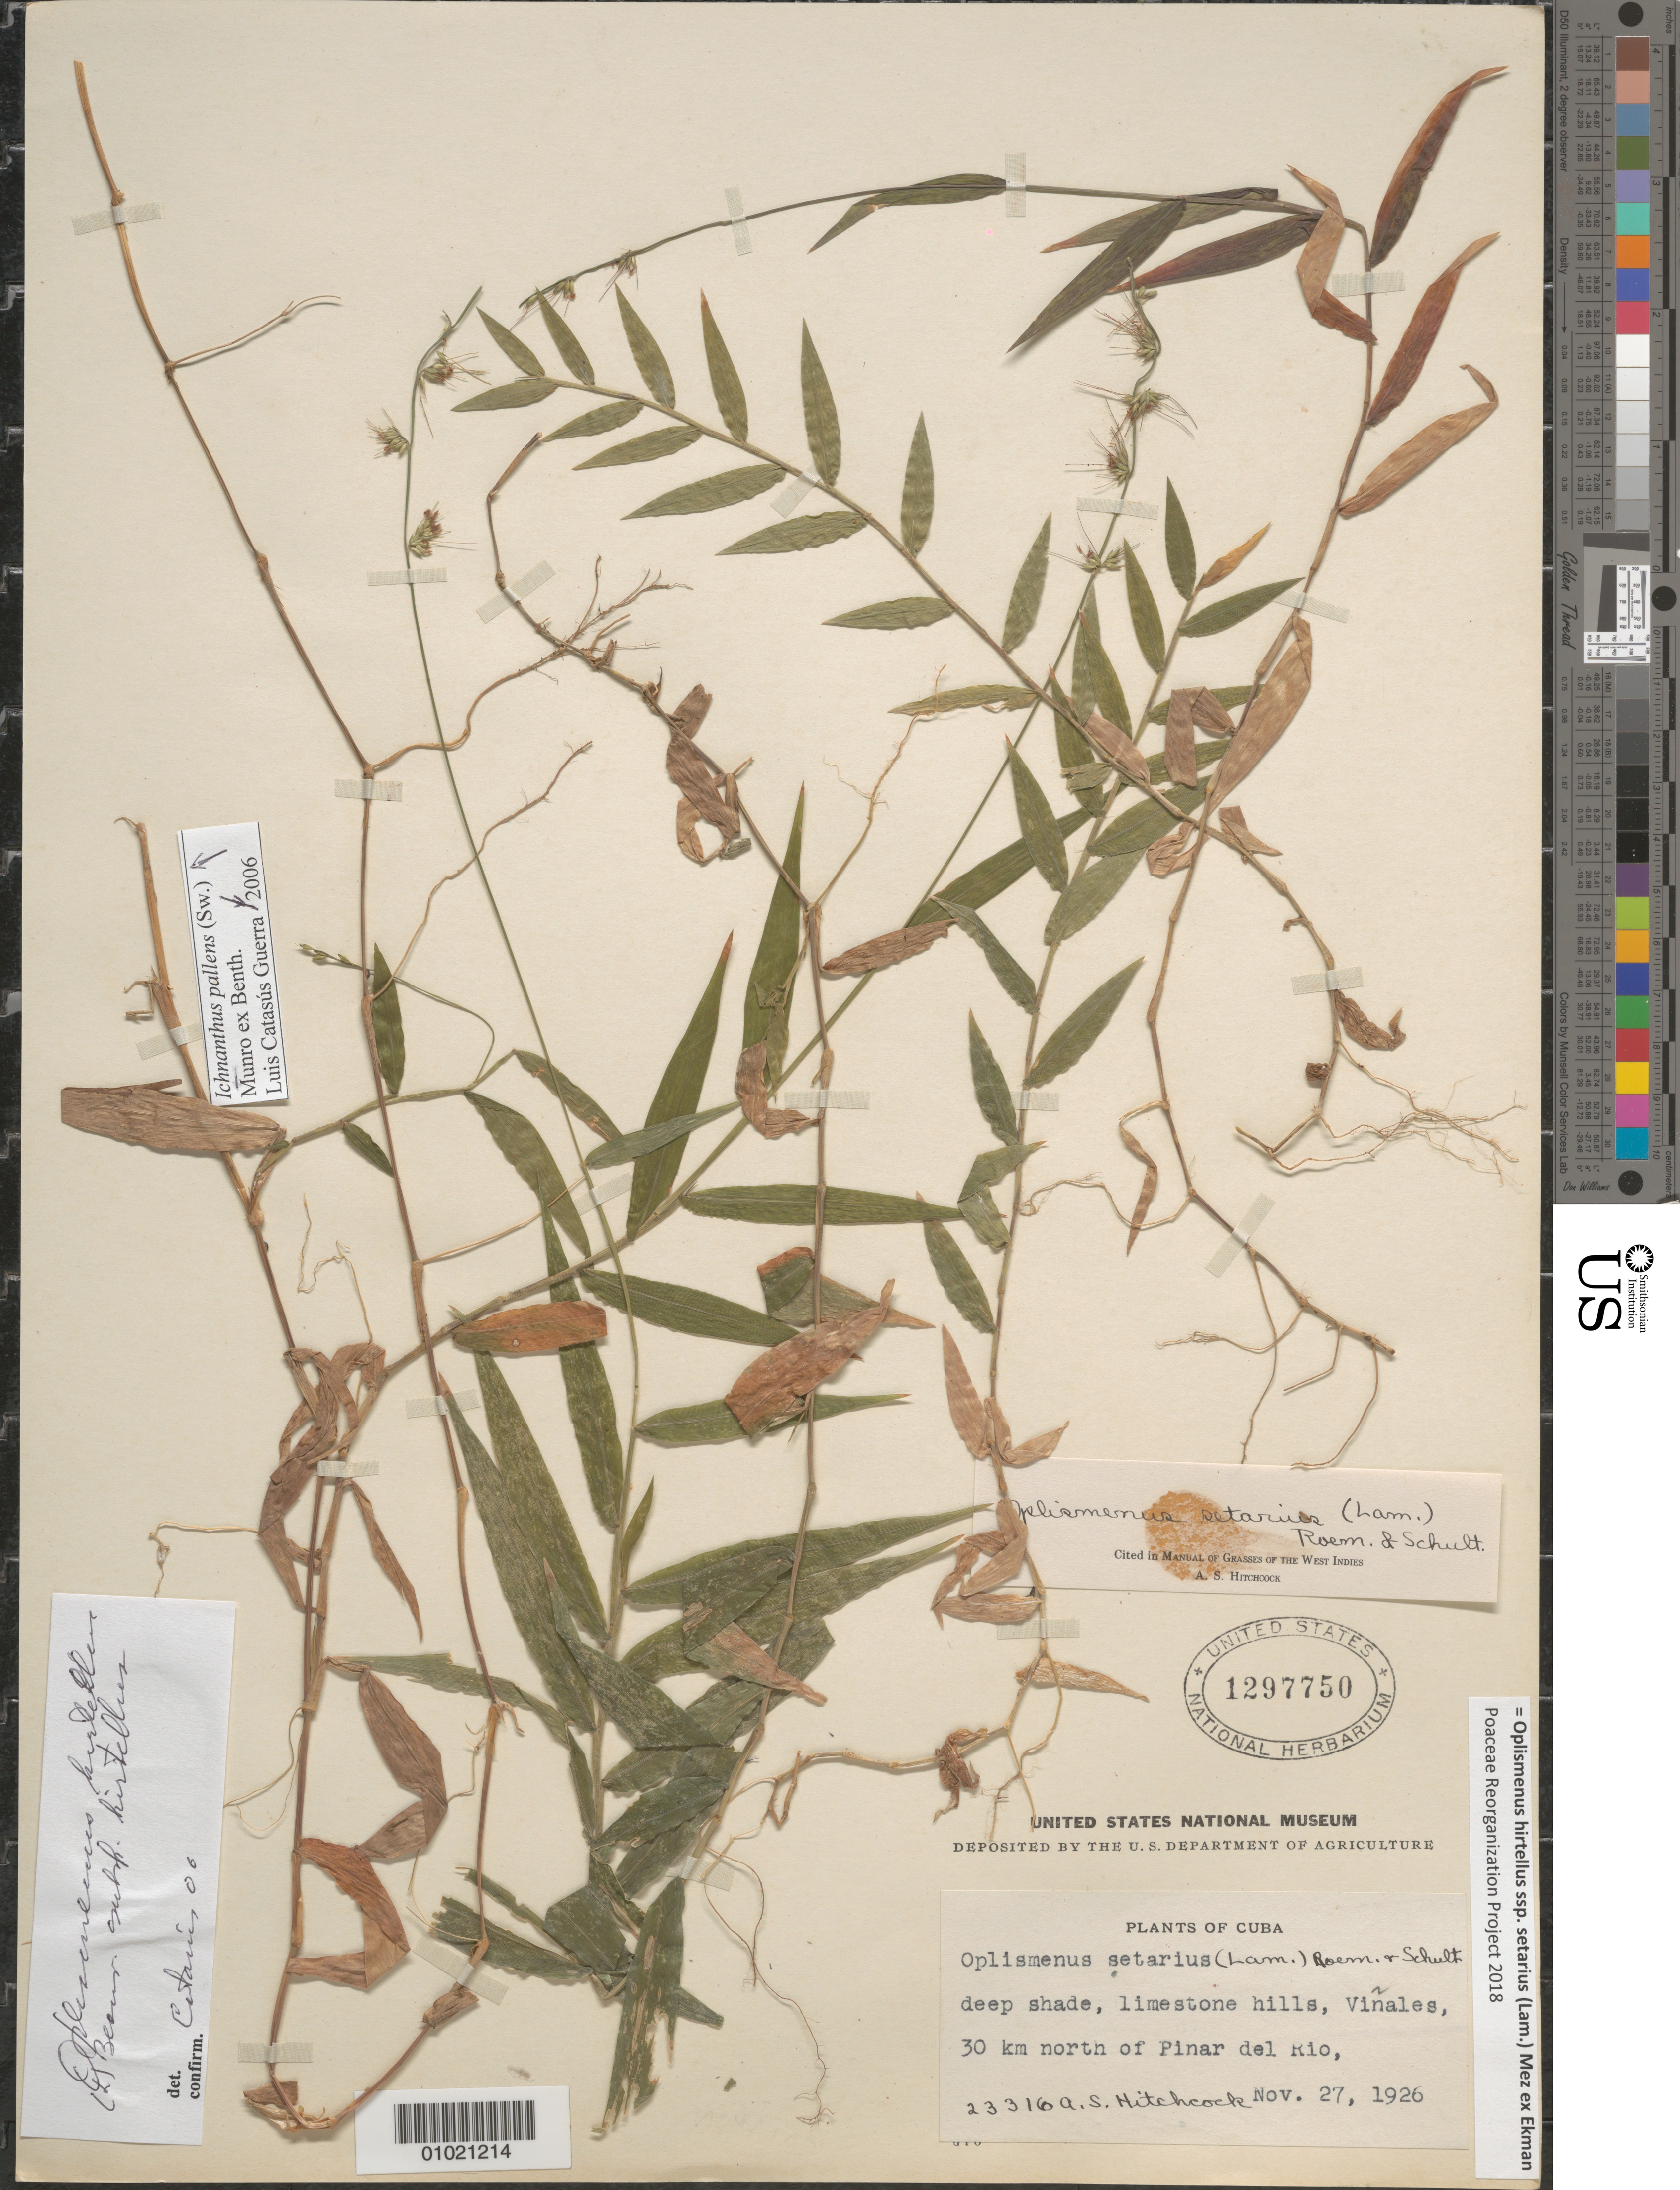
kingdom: Plantae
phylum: Tracheophyta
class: Liliopsida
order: Poales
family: Poaceae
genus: Oplismenus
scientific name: Oplismenus hirtellus subsp. setarius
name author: (Lam.) Mez ex Ekman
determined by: Poaceae Reorganization Project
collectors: A. S. Hitchcock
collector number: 23316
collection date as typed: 27 Nov 1926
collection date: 1926-11-27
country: Cuba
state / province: Pinar del Rio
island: Cuba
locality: Deep shade, limestone hills, Vinales, 30 km north of Pinar del Rio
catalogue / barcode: US 1297750